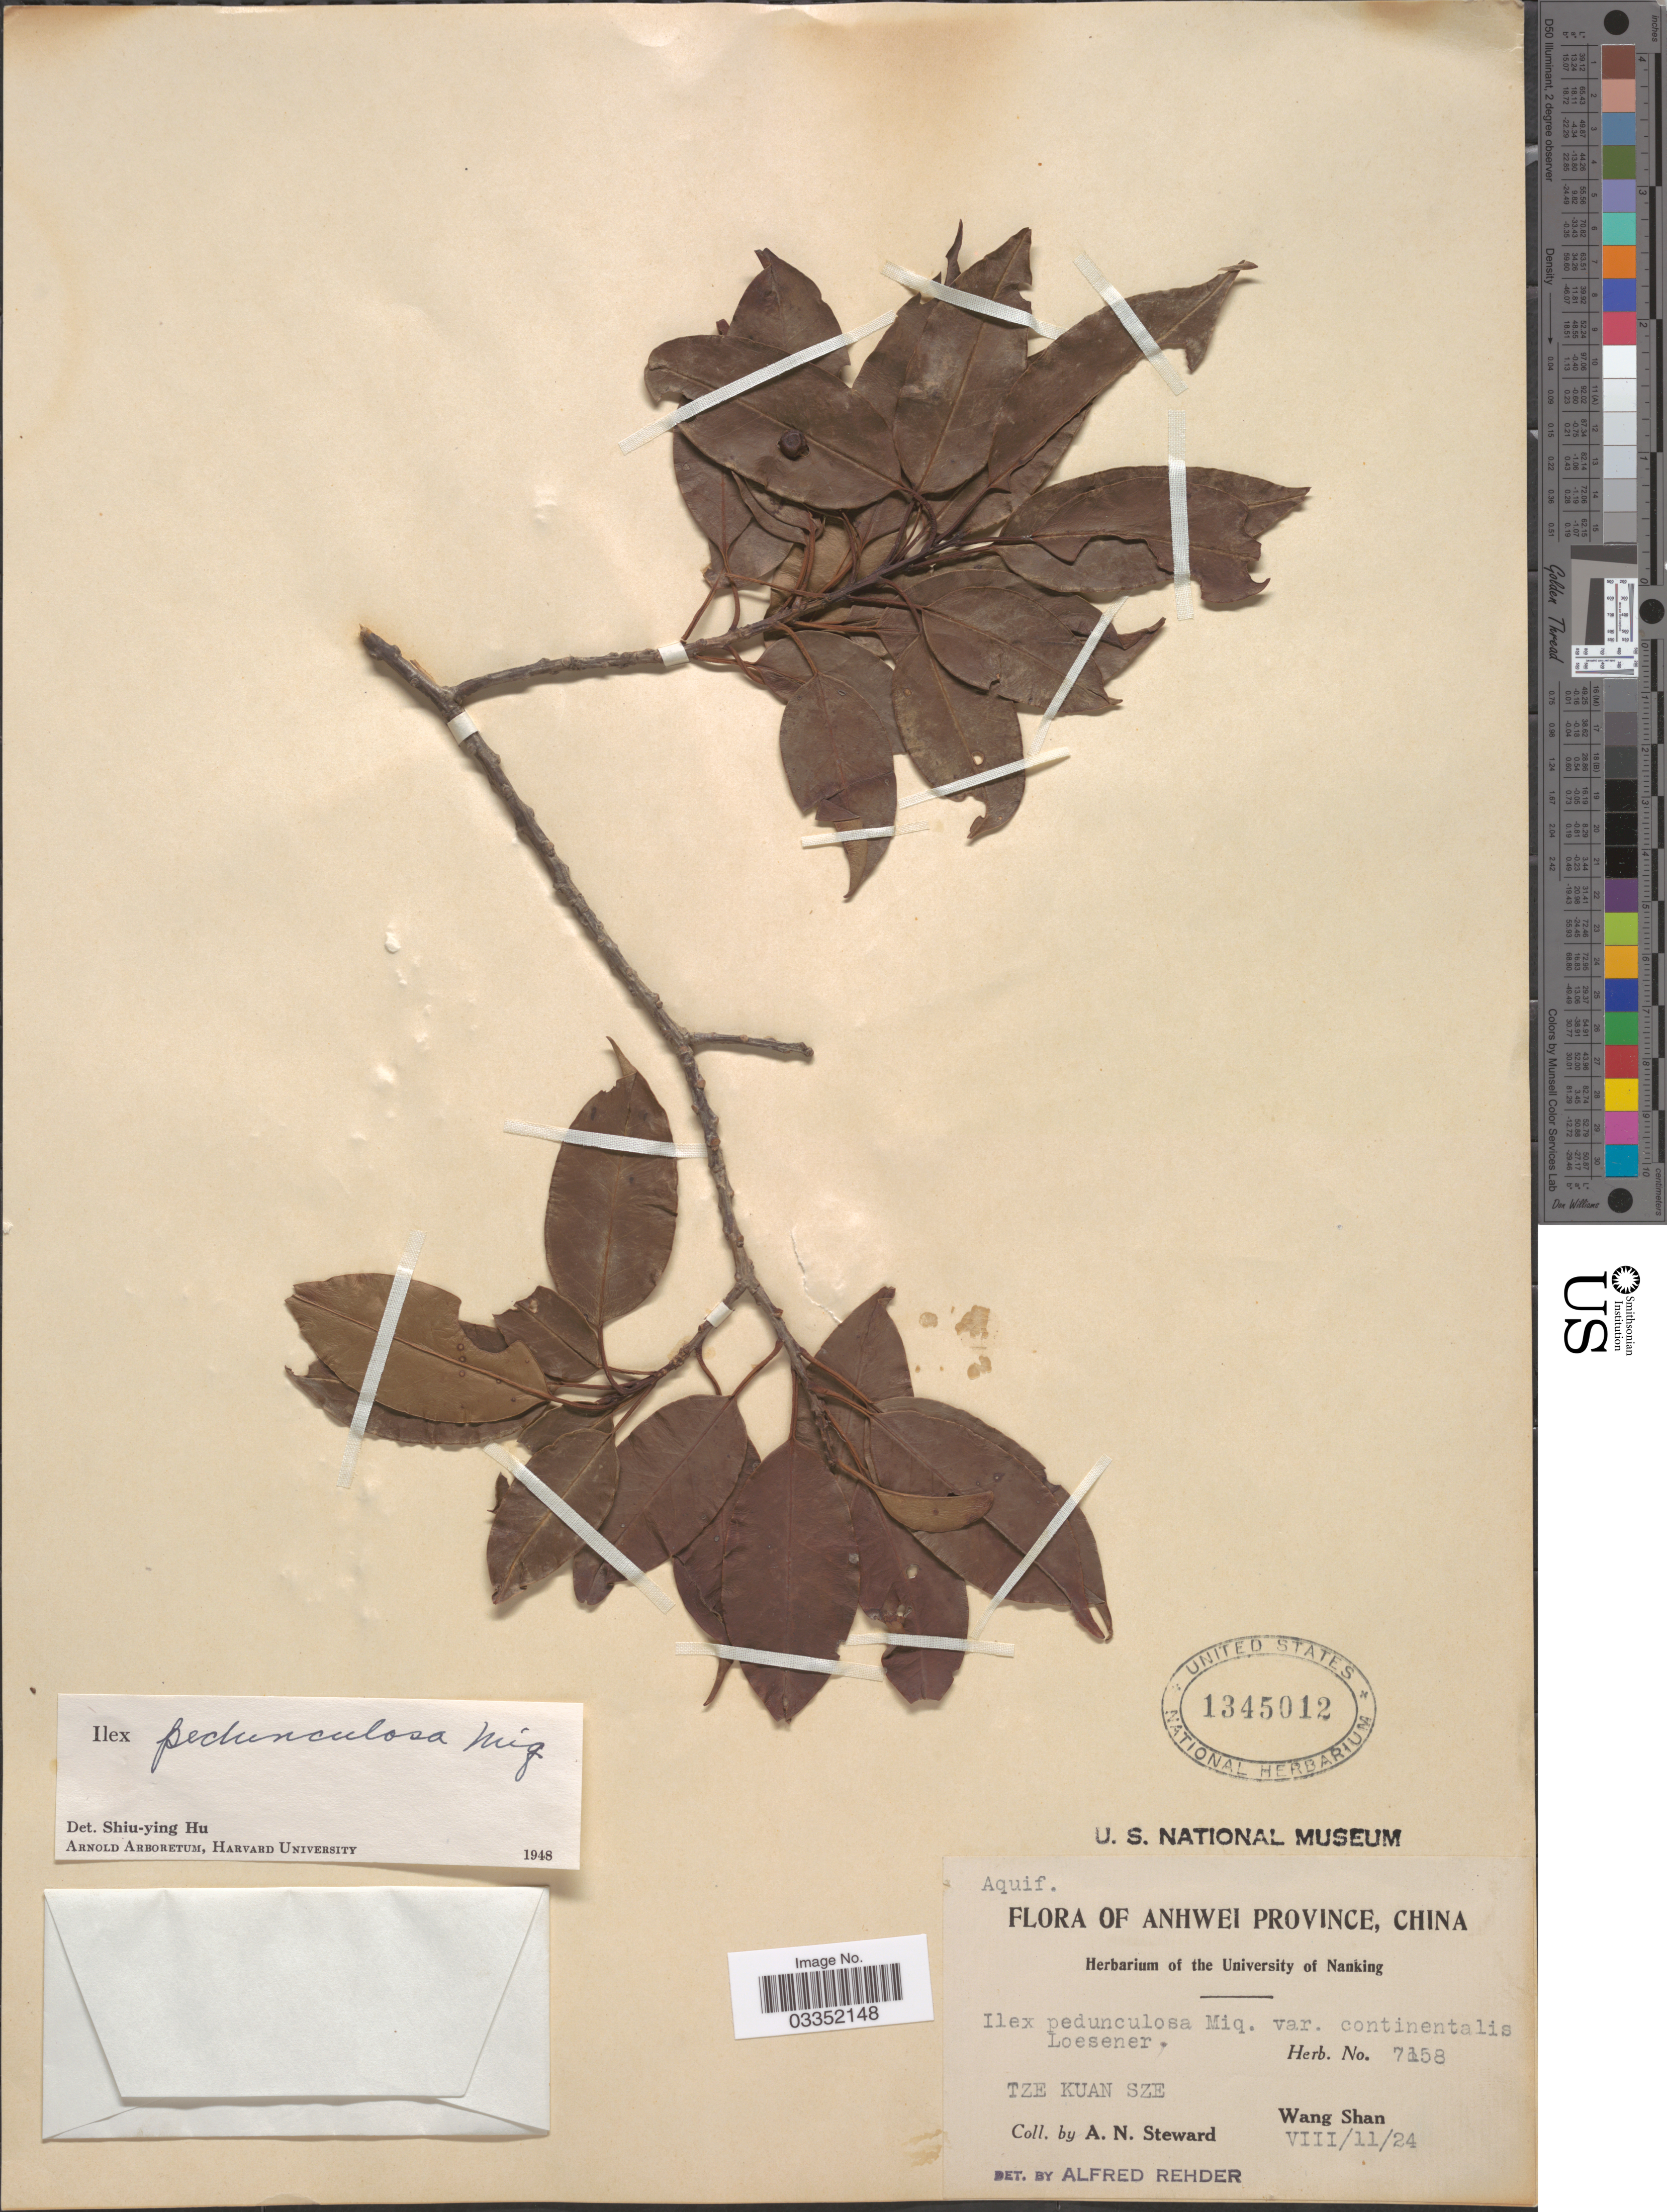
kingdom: Plantae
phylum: Tracheophyta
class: Magnoliopsida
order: Aquifoliales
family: Aquifoliaceae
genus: Ilex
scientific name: Ilex pedunculosa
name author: Miq.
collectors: A. N. Steward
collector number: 7158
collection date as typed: Transcribed d/m/y: 11/8/24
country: China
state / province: Anhui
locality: Anhwei Province. Tze Kuan Sze. Wang Shan.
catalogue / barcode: US 1345012